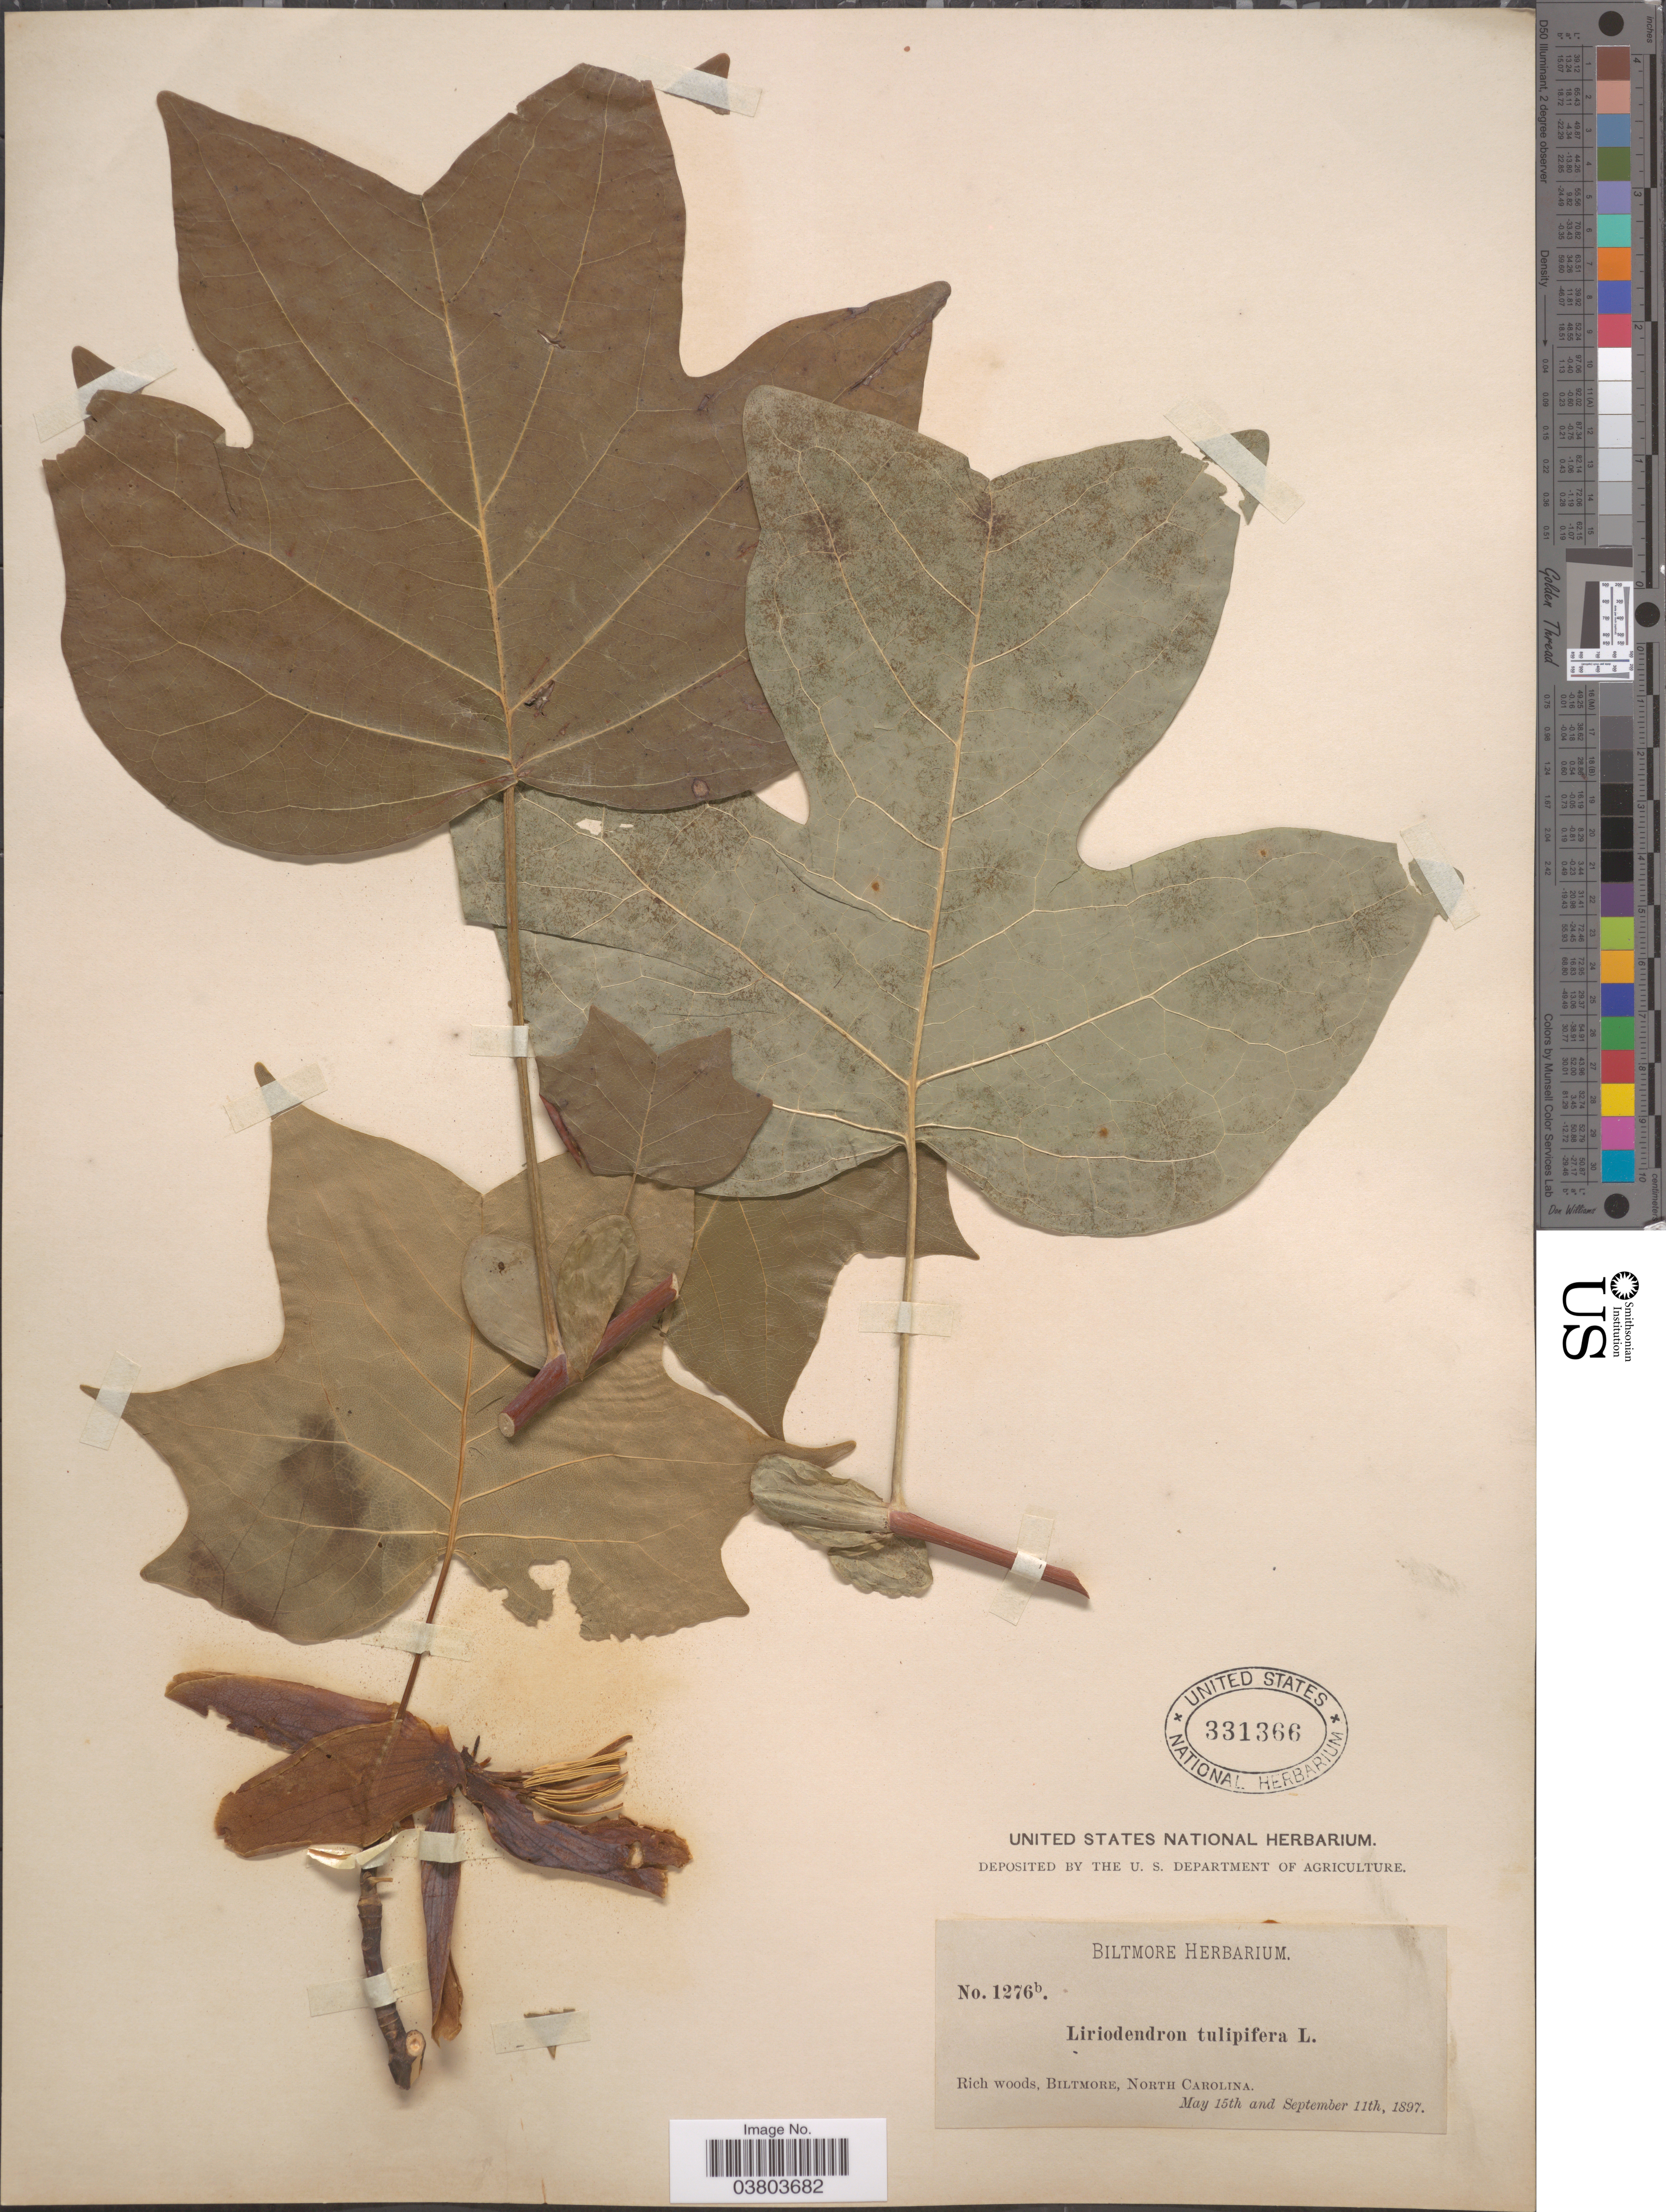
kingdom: Plantae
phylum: Tracheophyta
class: Magnoliopsida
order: Magnoliales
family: Magnoliaceae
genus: Liriodendron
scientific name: Liriodendron tulipifera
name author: L.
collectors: ex herb. Biltmore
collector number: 1276b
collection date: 1897-05-15/1897-09-11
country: United States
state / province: North Carolina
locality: Biltmore.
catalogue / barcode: US 331366